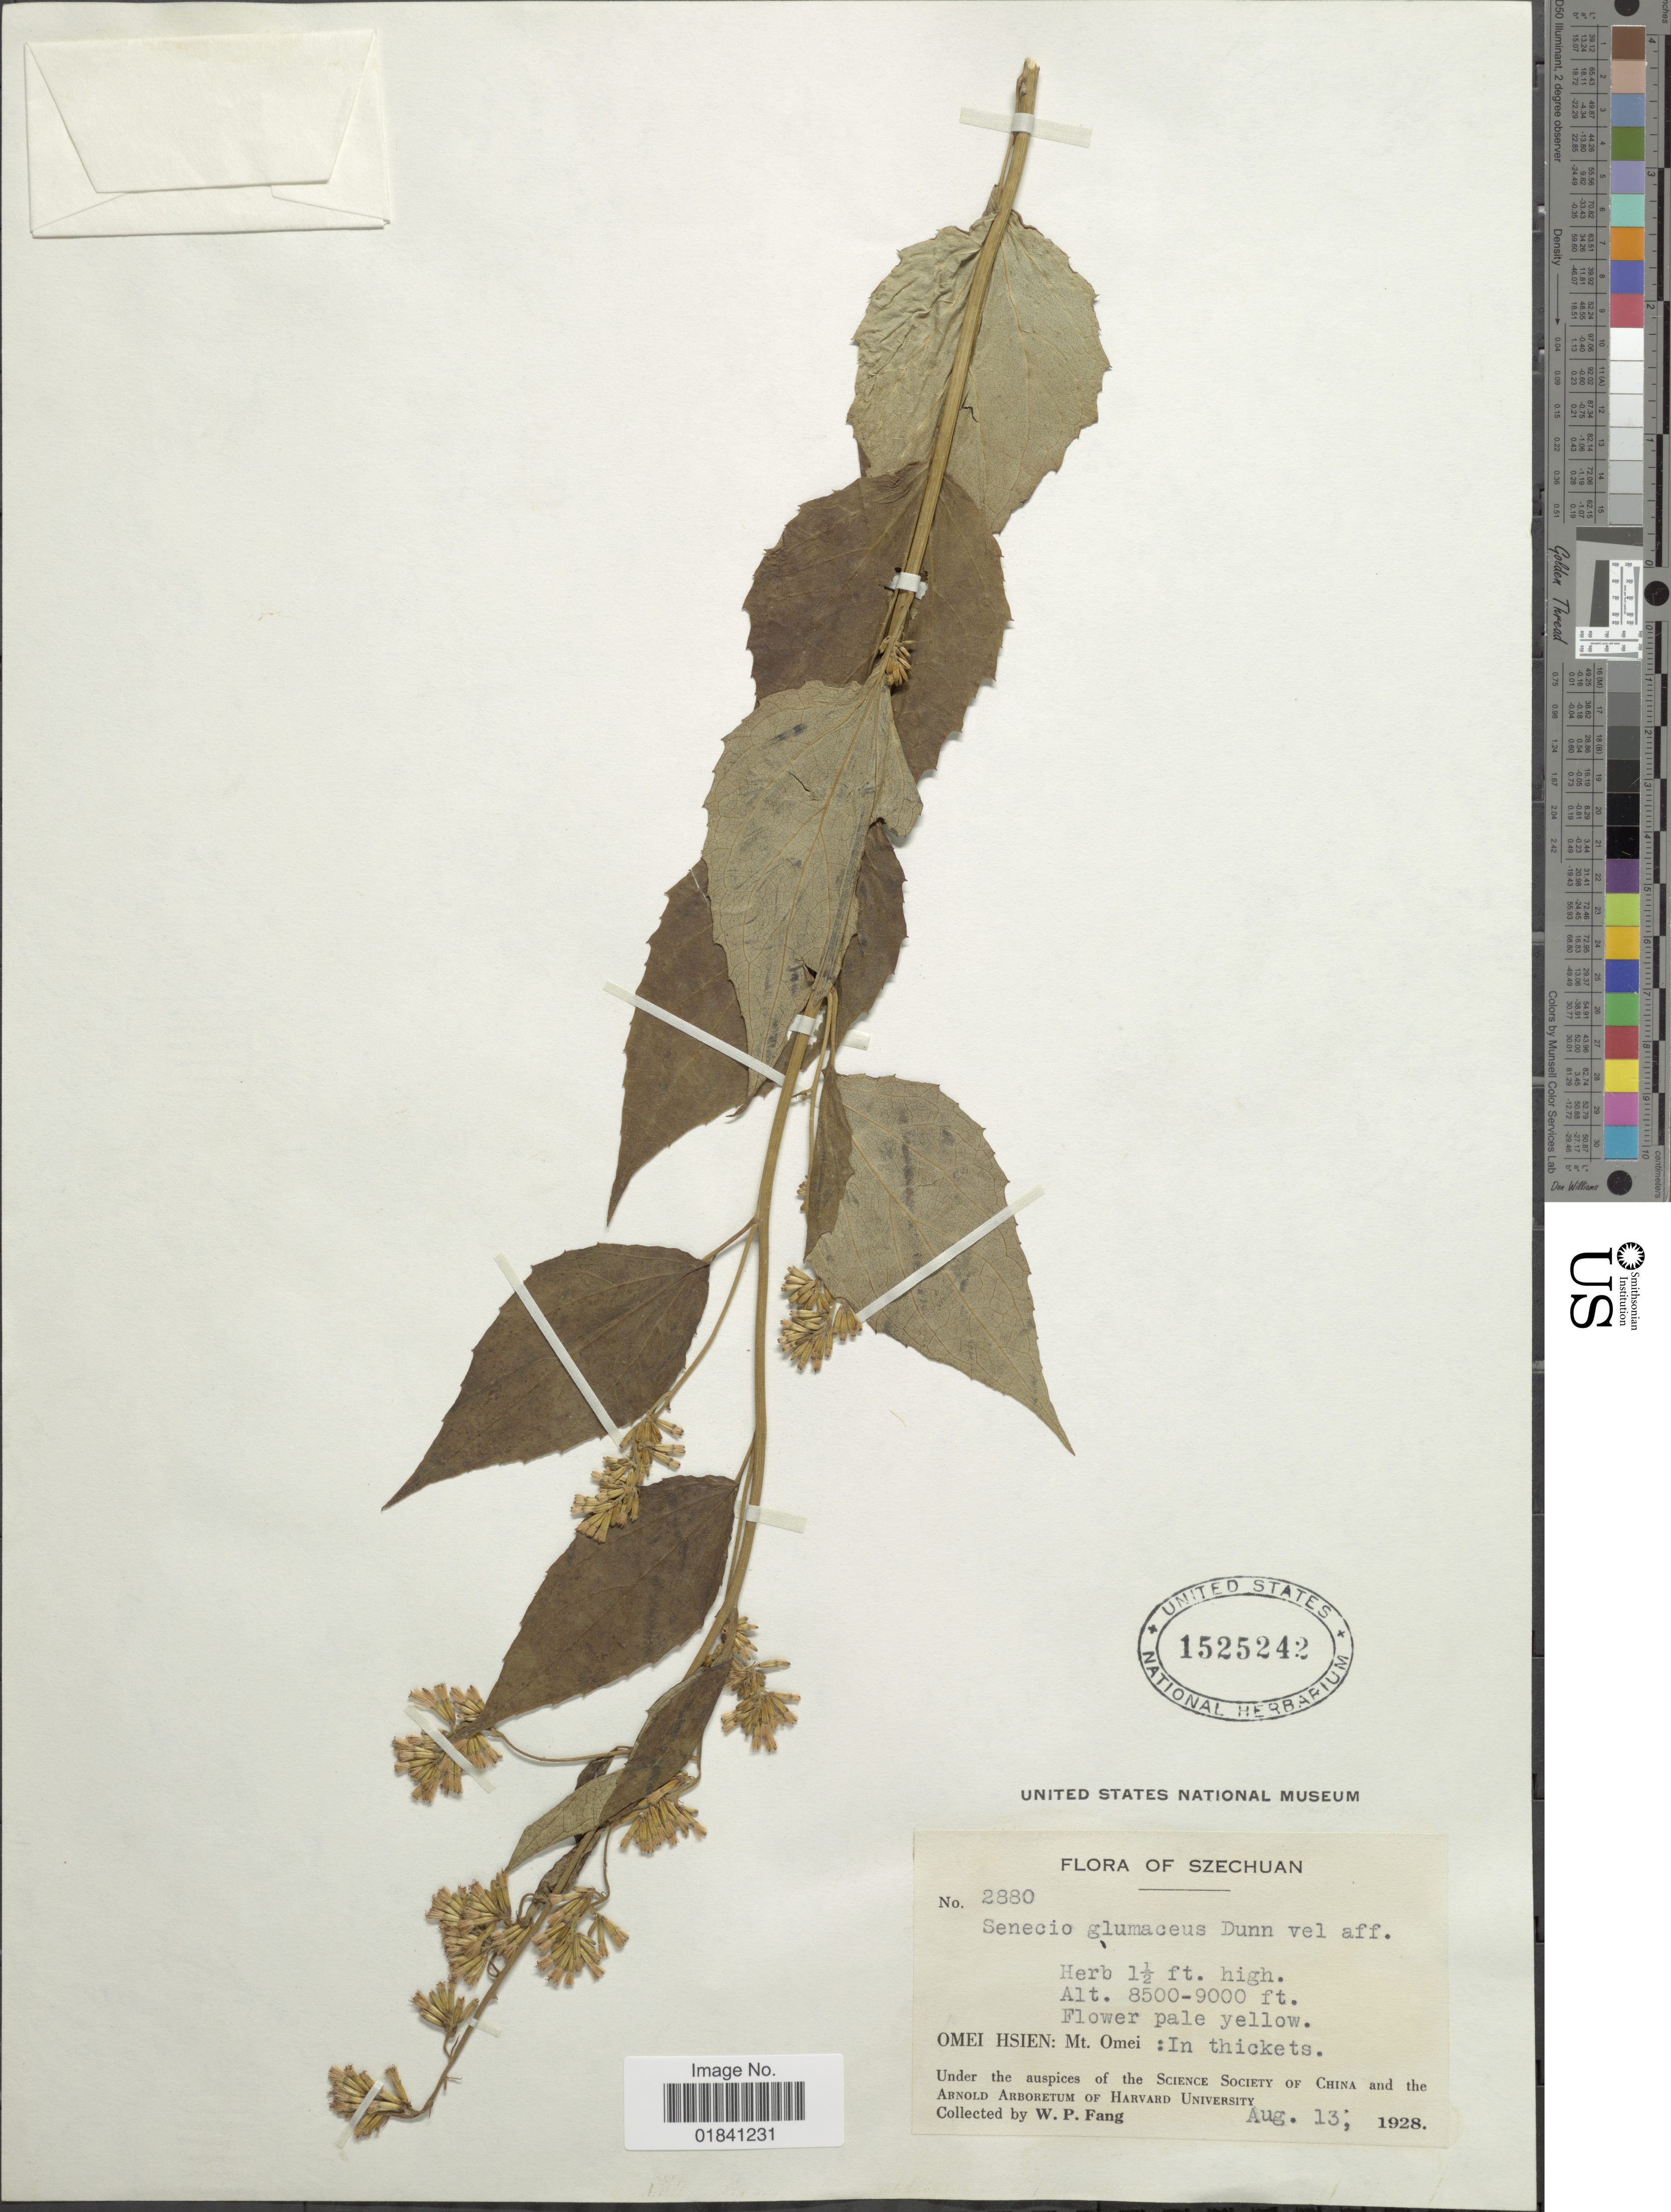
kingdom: Plantae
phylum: Tracheophyta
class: Magnoliopsida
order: Asterales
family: Asteraceae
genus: Senecio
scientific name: Senecio glumaceus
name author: Dunn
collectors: W. P. Fang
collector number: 2880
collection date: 1928-08-13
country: China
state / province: Sichuan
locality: Szechuan. Omei Hsien: Mt. Omei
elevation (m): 2591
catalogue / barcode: US 1525242